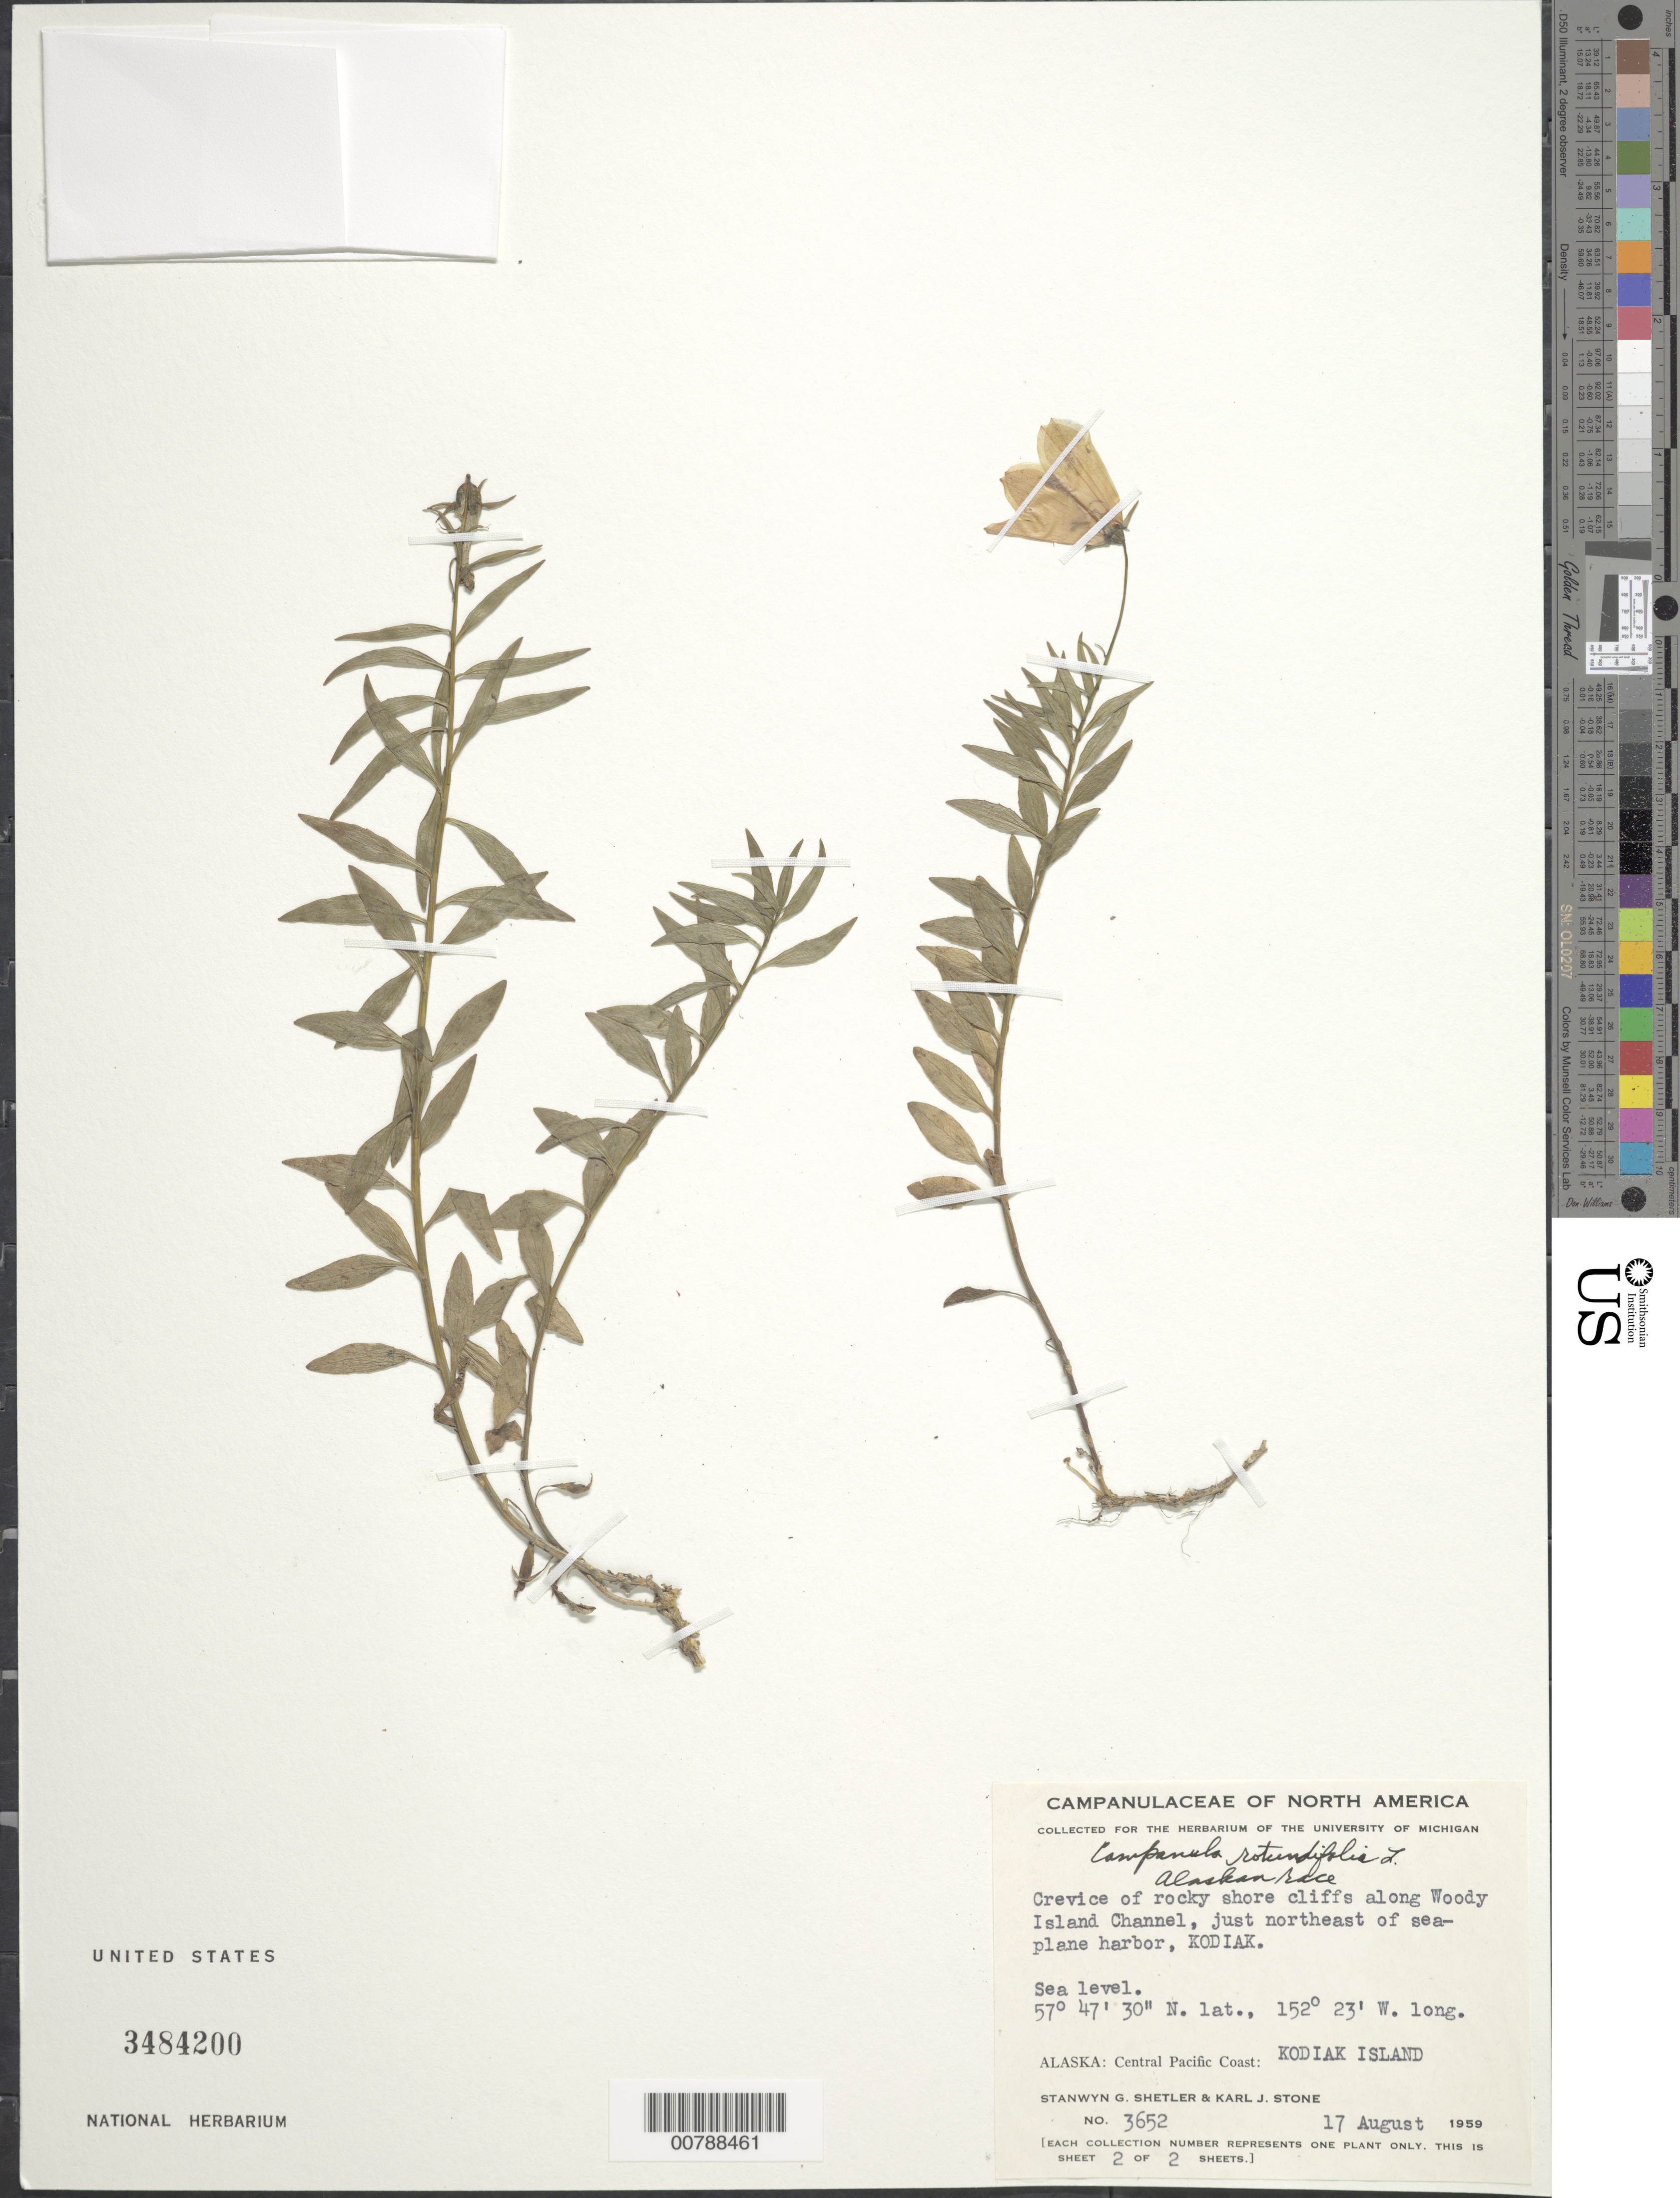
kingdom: Plantae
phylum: Tracheophyta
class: Magnoliopsida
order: Asterales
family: Campanulaceae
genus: Campanula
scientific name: Campanula rotundifolia L. Alaskan race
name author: L.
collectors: S. Shetler & K. J. Stone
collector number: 3652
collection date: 1959-08-17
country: United States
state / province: Alaska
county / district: Kodiak Island Division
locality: Kodiak Island. Along Woody Island Channel, just northeast of seaplane harbor, Kodiak.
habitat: Crevice of rocky shore cliffs.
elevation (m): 0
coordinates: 57 47' 30" N, 152 23' W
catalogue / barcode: US 3484200